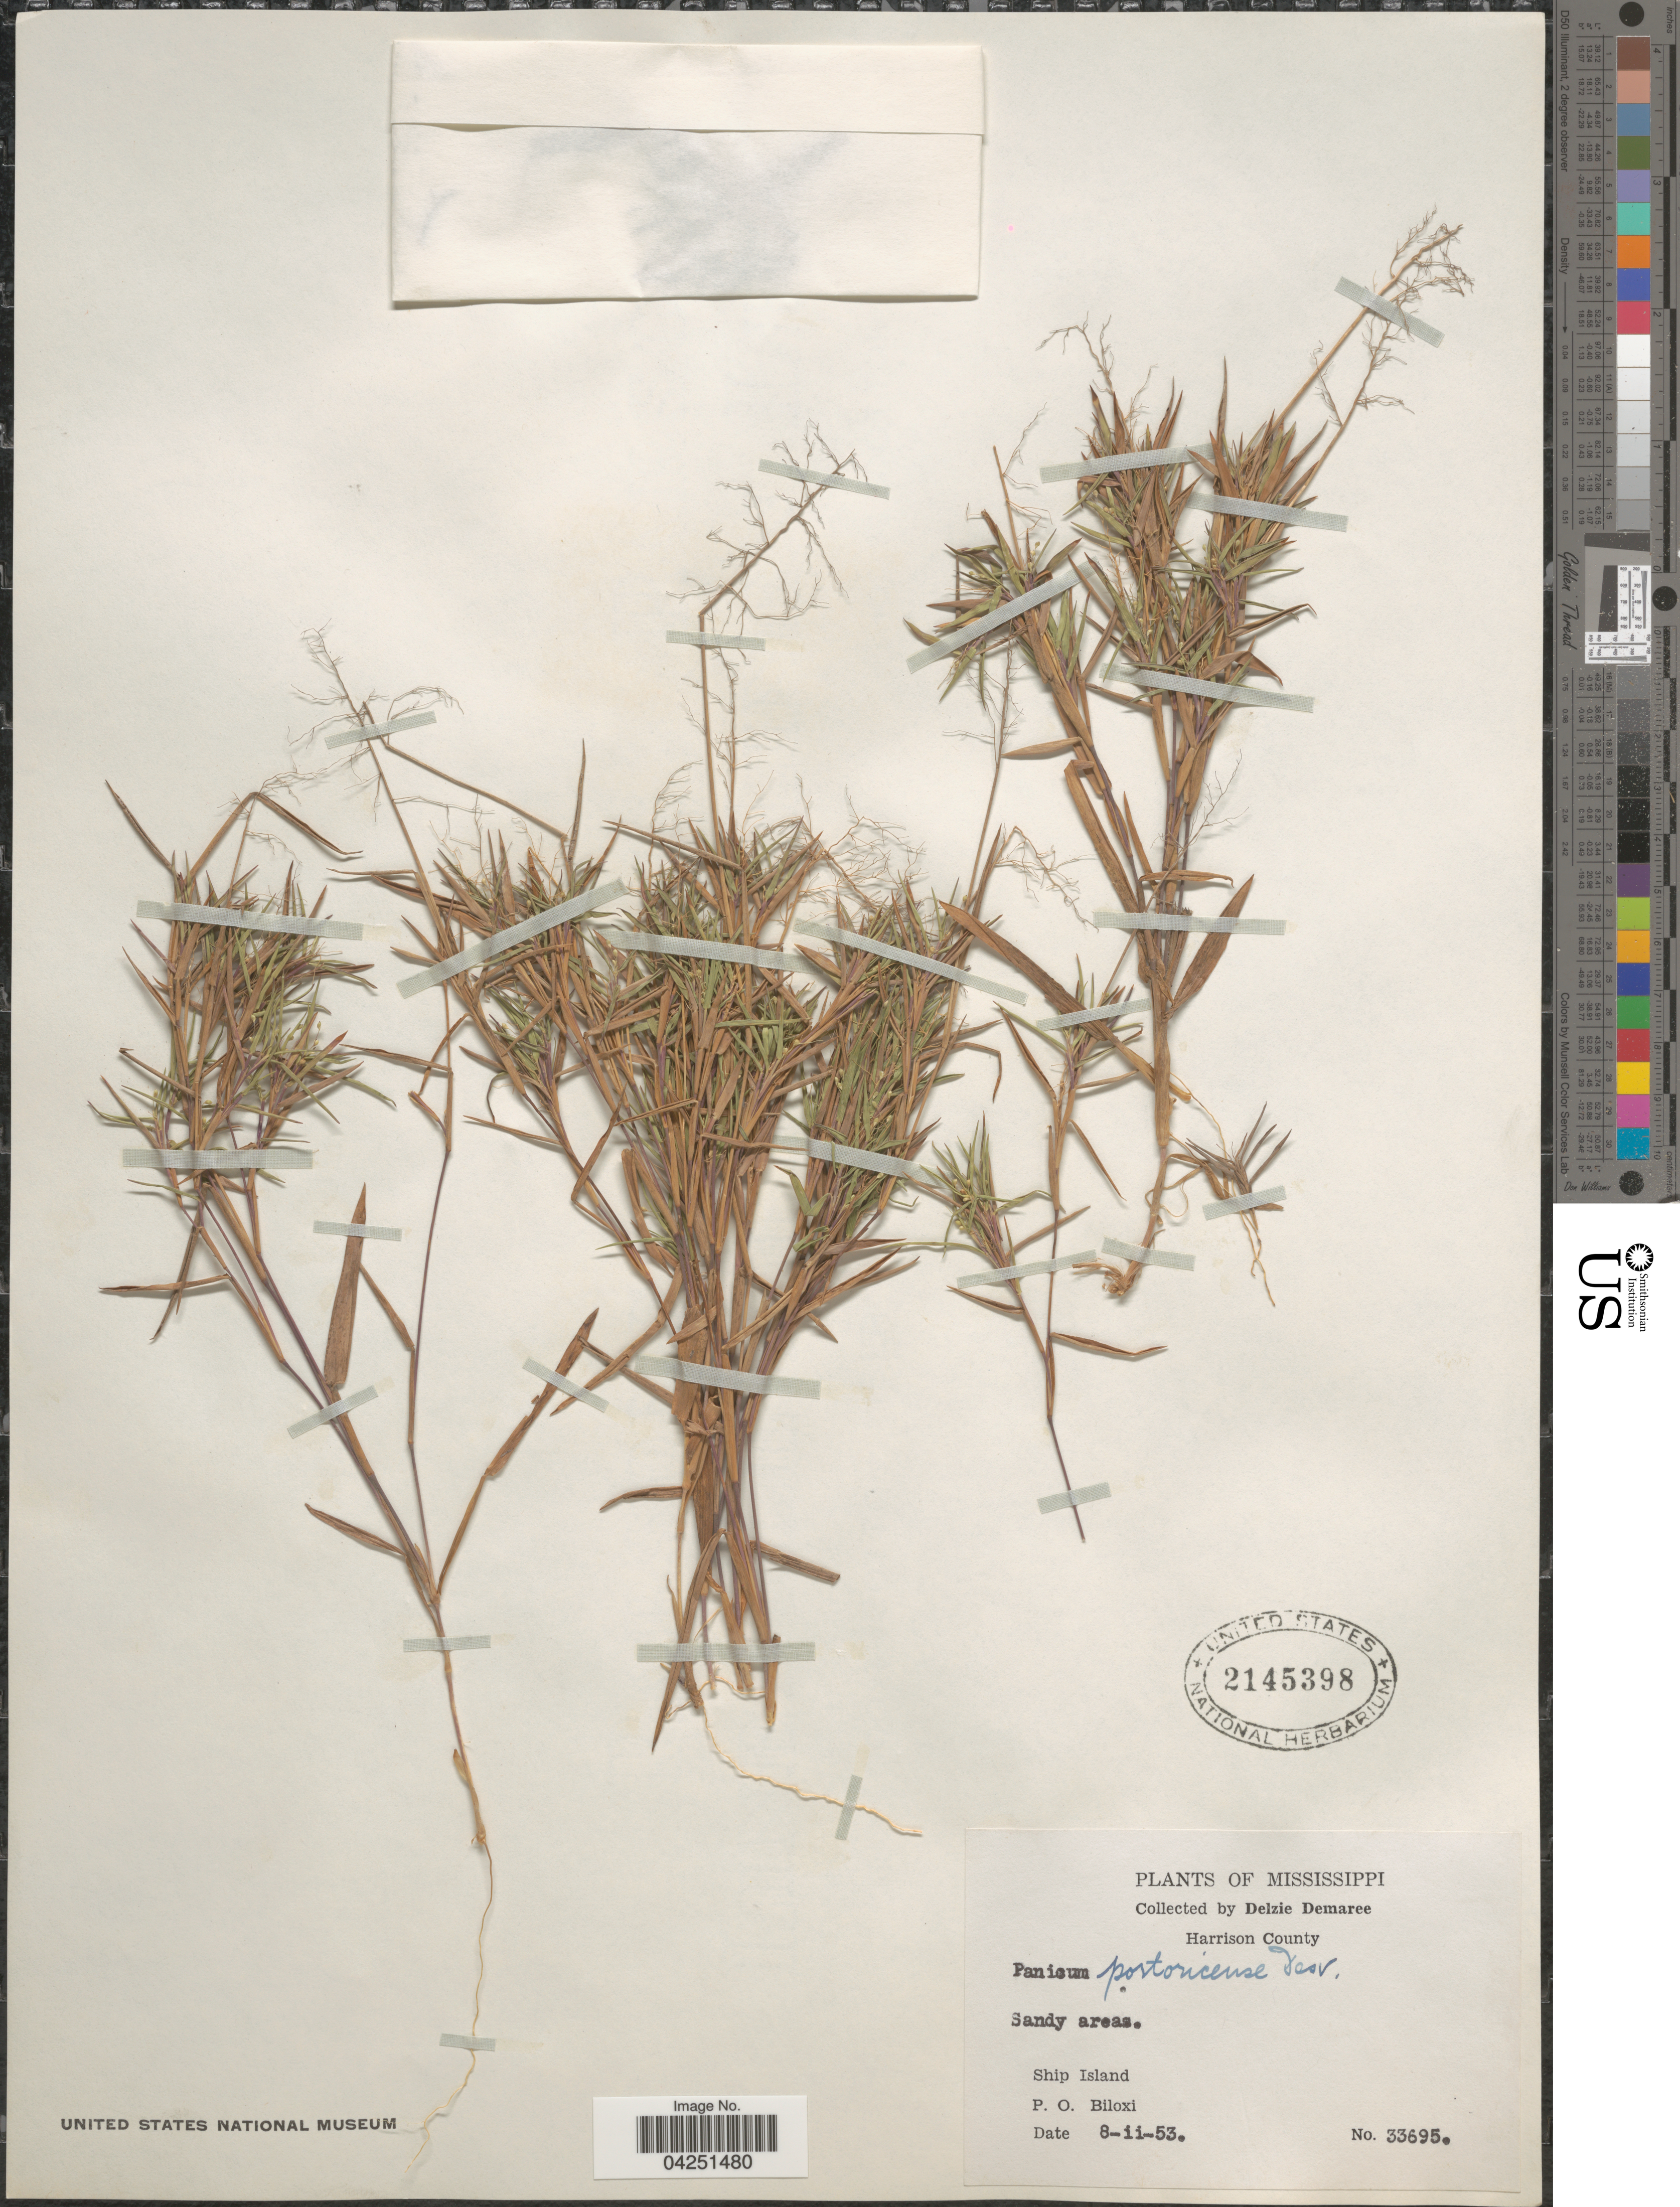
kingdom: Plantae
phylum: Tracheophyta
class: Liliopsida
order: Poales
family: Poaceae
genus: Dichanthelium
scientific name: Dichanthelium acuminatum var. acuminatum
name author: (Sw.) Gould & C.A. Clark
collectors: D. Demaree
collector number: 33695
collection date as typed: Transcribed d/m/y: 8/2/53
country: United States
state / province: Mississippi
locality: Harrison County. Sandy areas. Ship Island. P.O. Biloxi.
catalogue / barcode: US 2145398